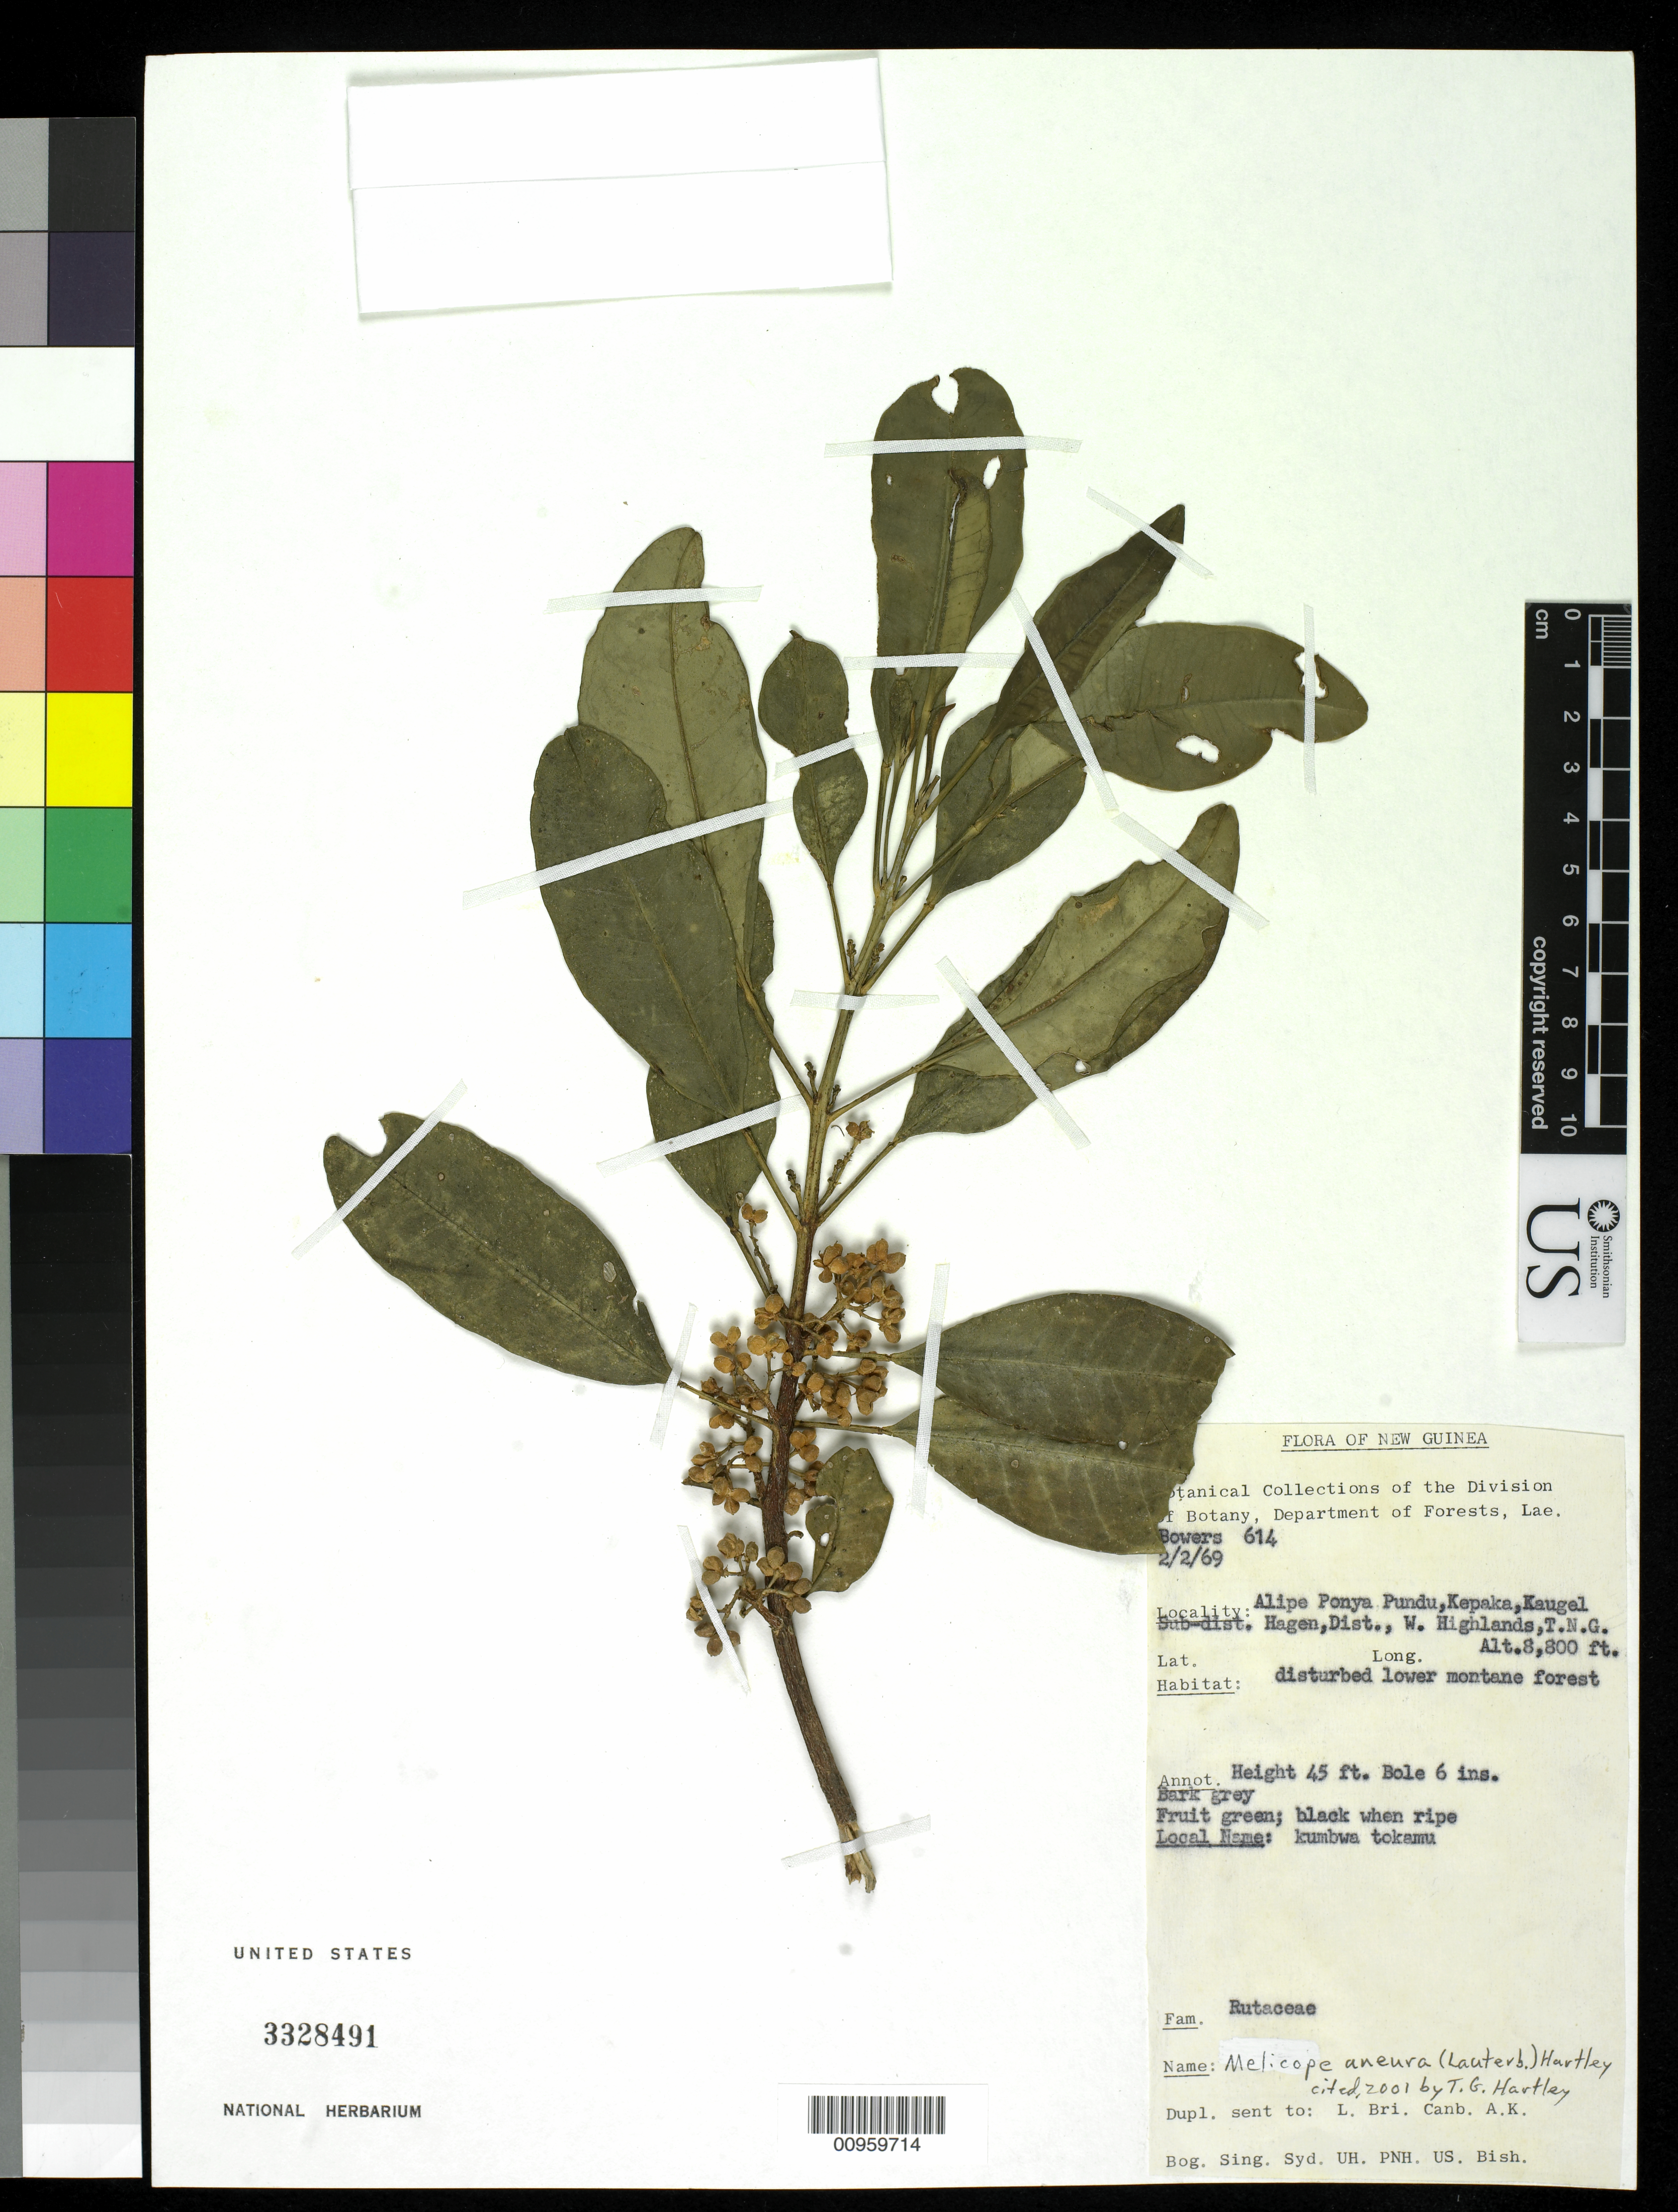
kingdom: Plantae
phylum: Tracheophyta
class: Magnoliopsida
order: Sapindales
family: Rutaceae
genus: Melicope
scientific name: Melicope aneura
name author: (Lauterb.) T.G. Hartley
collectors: N. Bowers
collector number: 614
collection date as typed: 02 Feb 1969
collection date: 1969-02-02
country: Papua New Guinea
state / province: Western Highlands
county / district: Mount Hagen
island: New Guinea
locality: Alipe Ponya Pundu, Kepaka, Kaugel Sub-dist.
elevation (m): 2682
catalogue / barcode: US 3328491